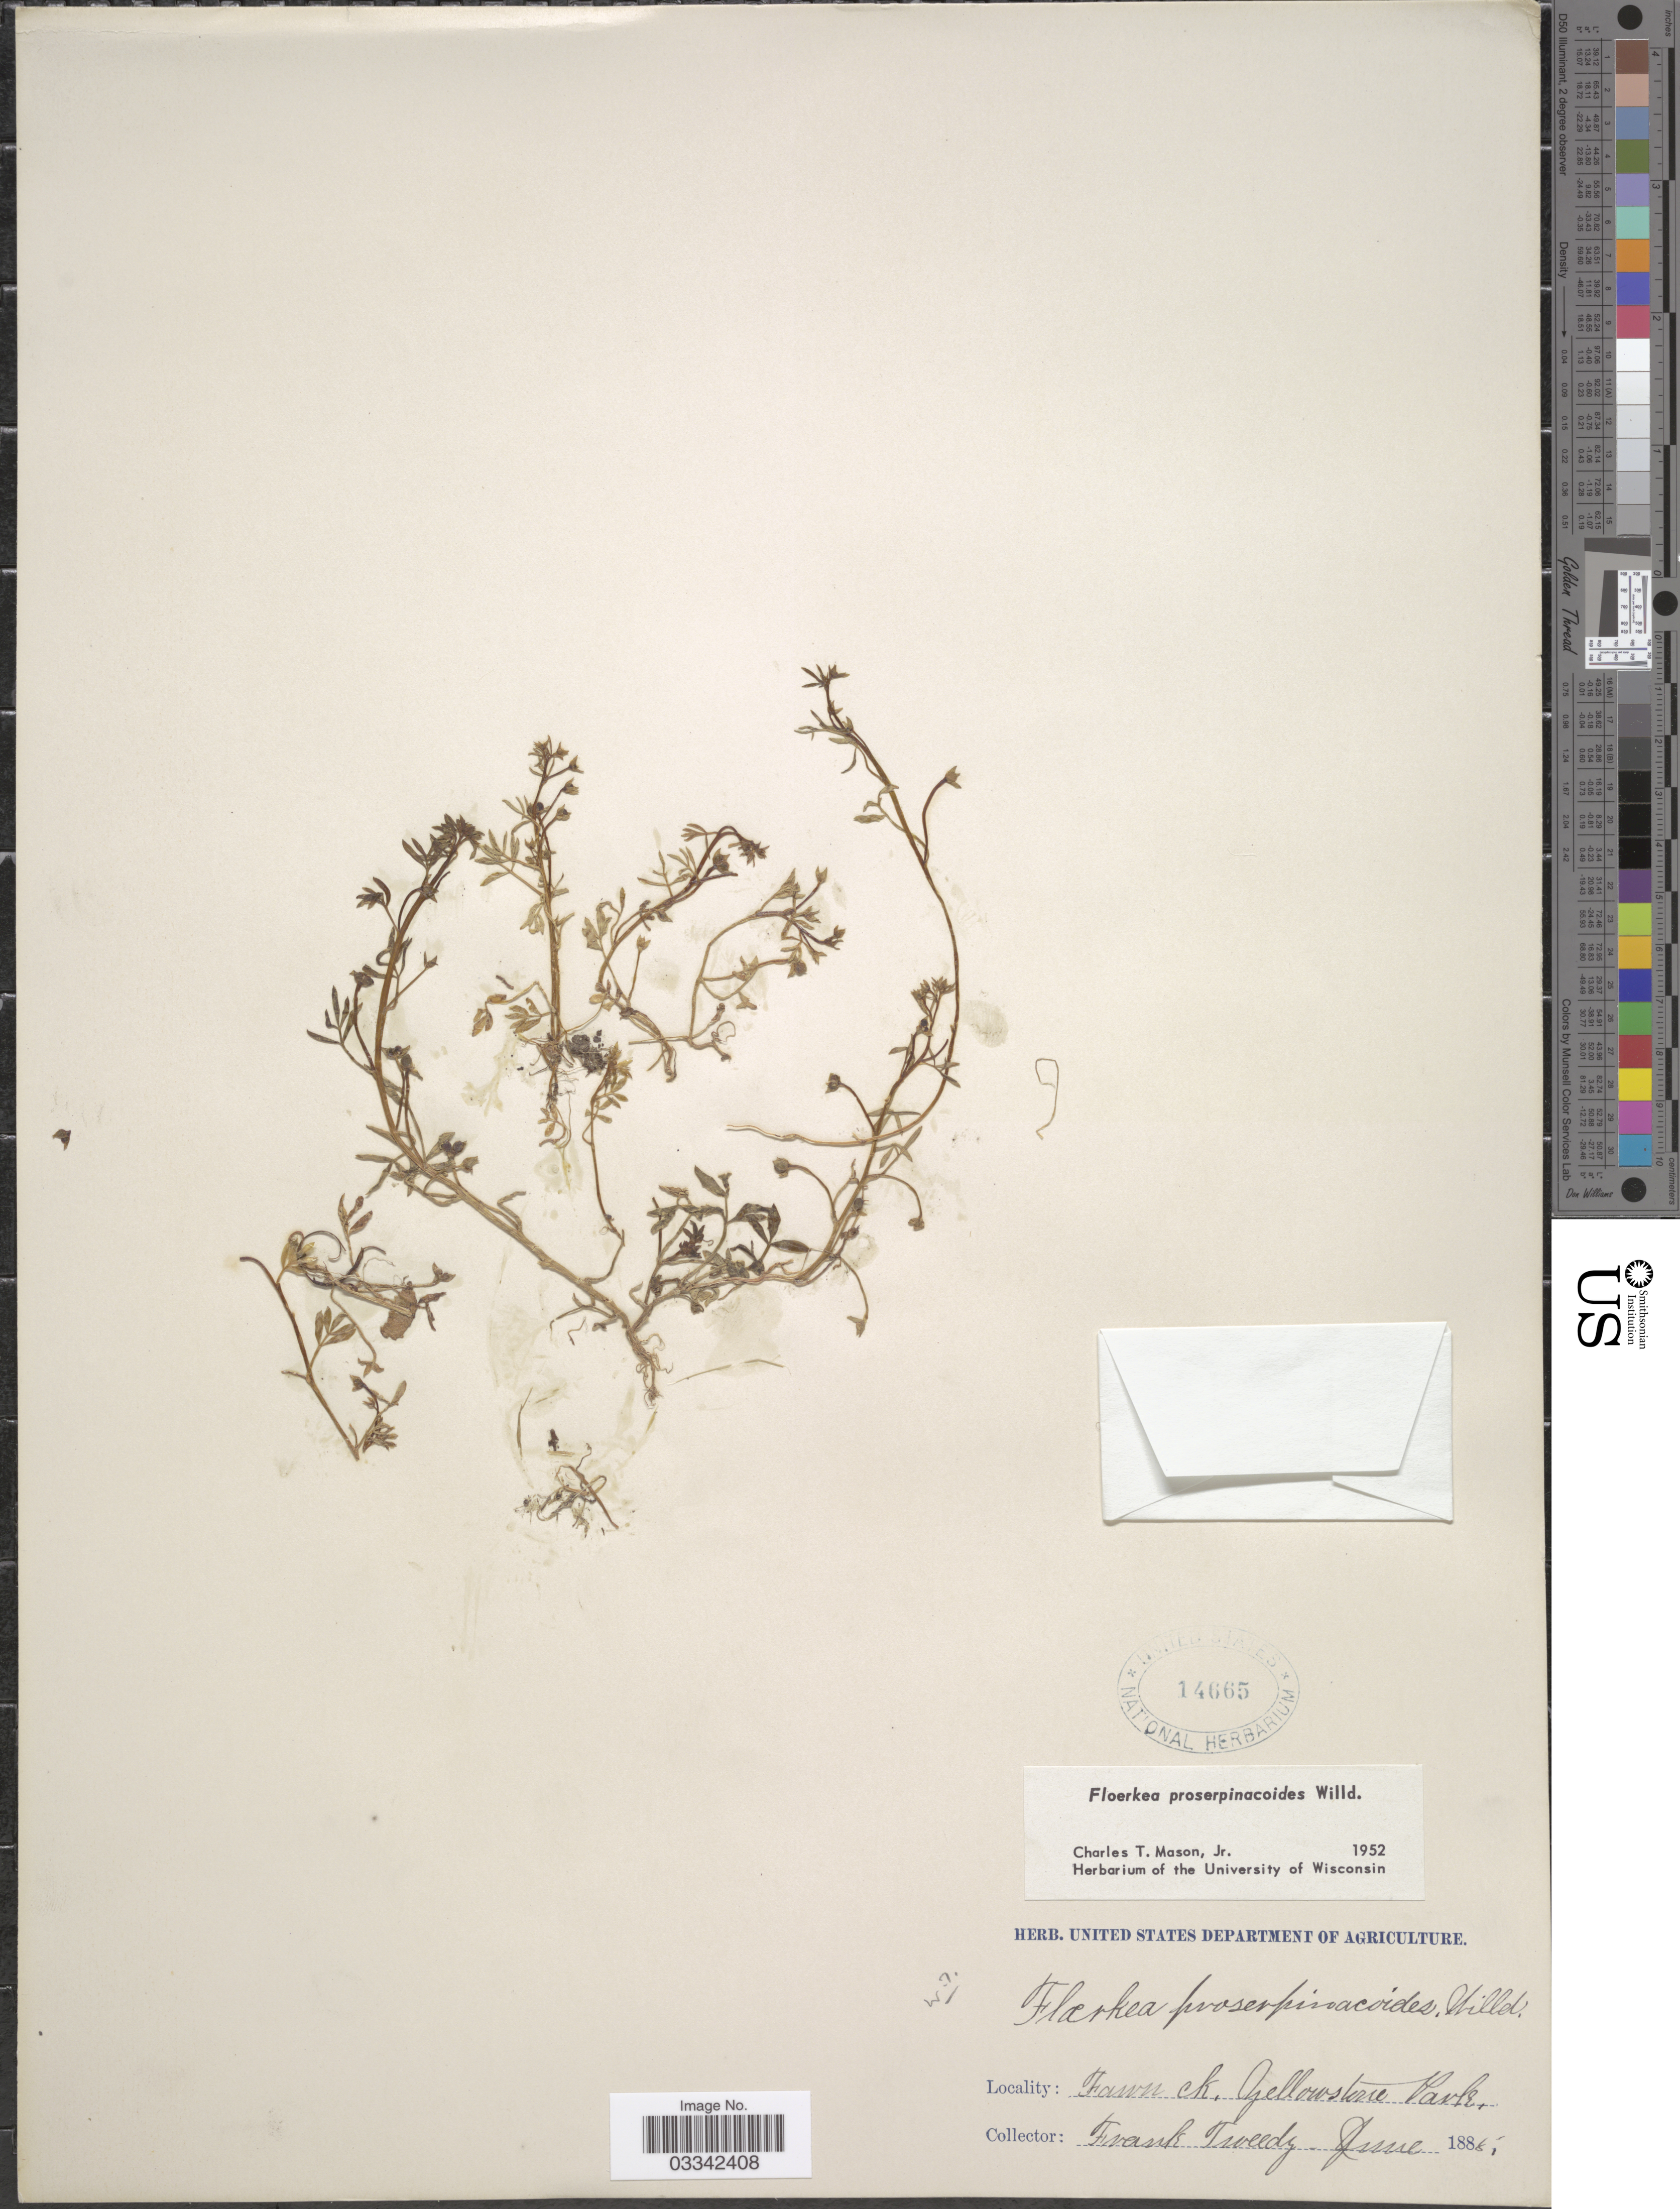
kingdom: Plantae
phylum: Tracheophyta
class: Magnoliopsida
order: Brassicales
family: Limnanthaceae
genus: Floerkea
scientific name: Floerkea proserpinacoides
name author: Willd.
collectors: F. Tweedy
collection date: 1888-06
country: United States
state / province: Wyoming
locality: Fawn Ck. Yellowstone Park.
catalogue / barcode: US 14665